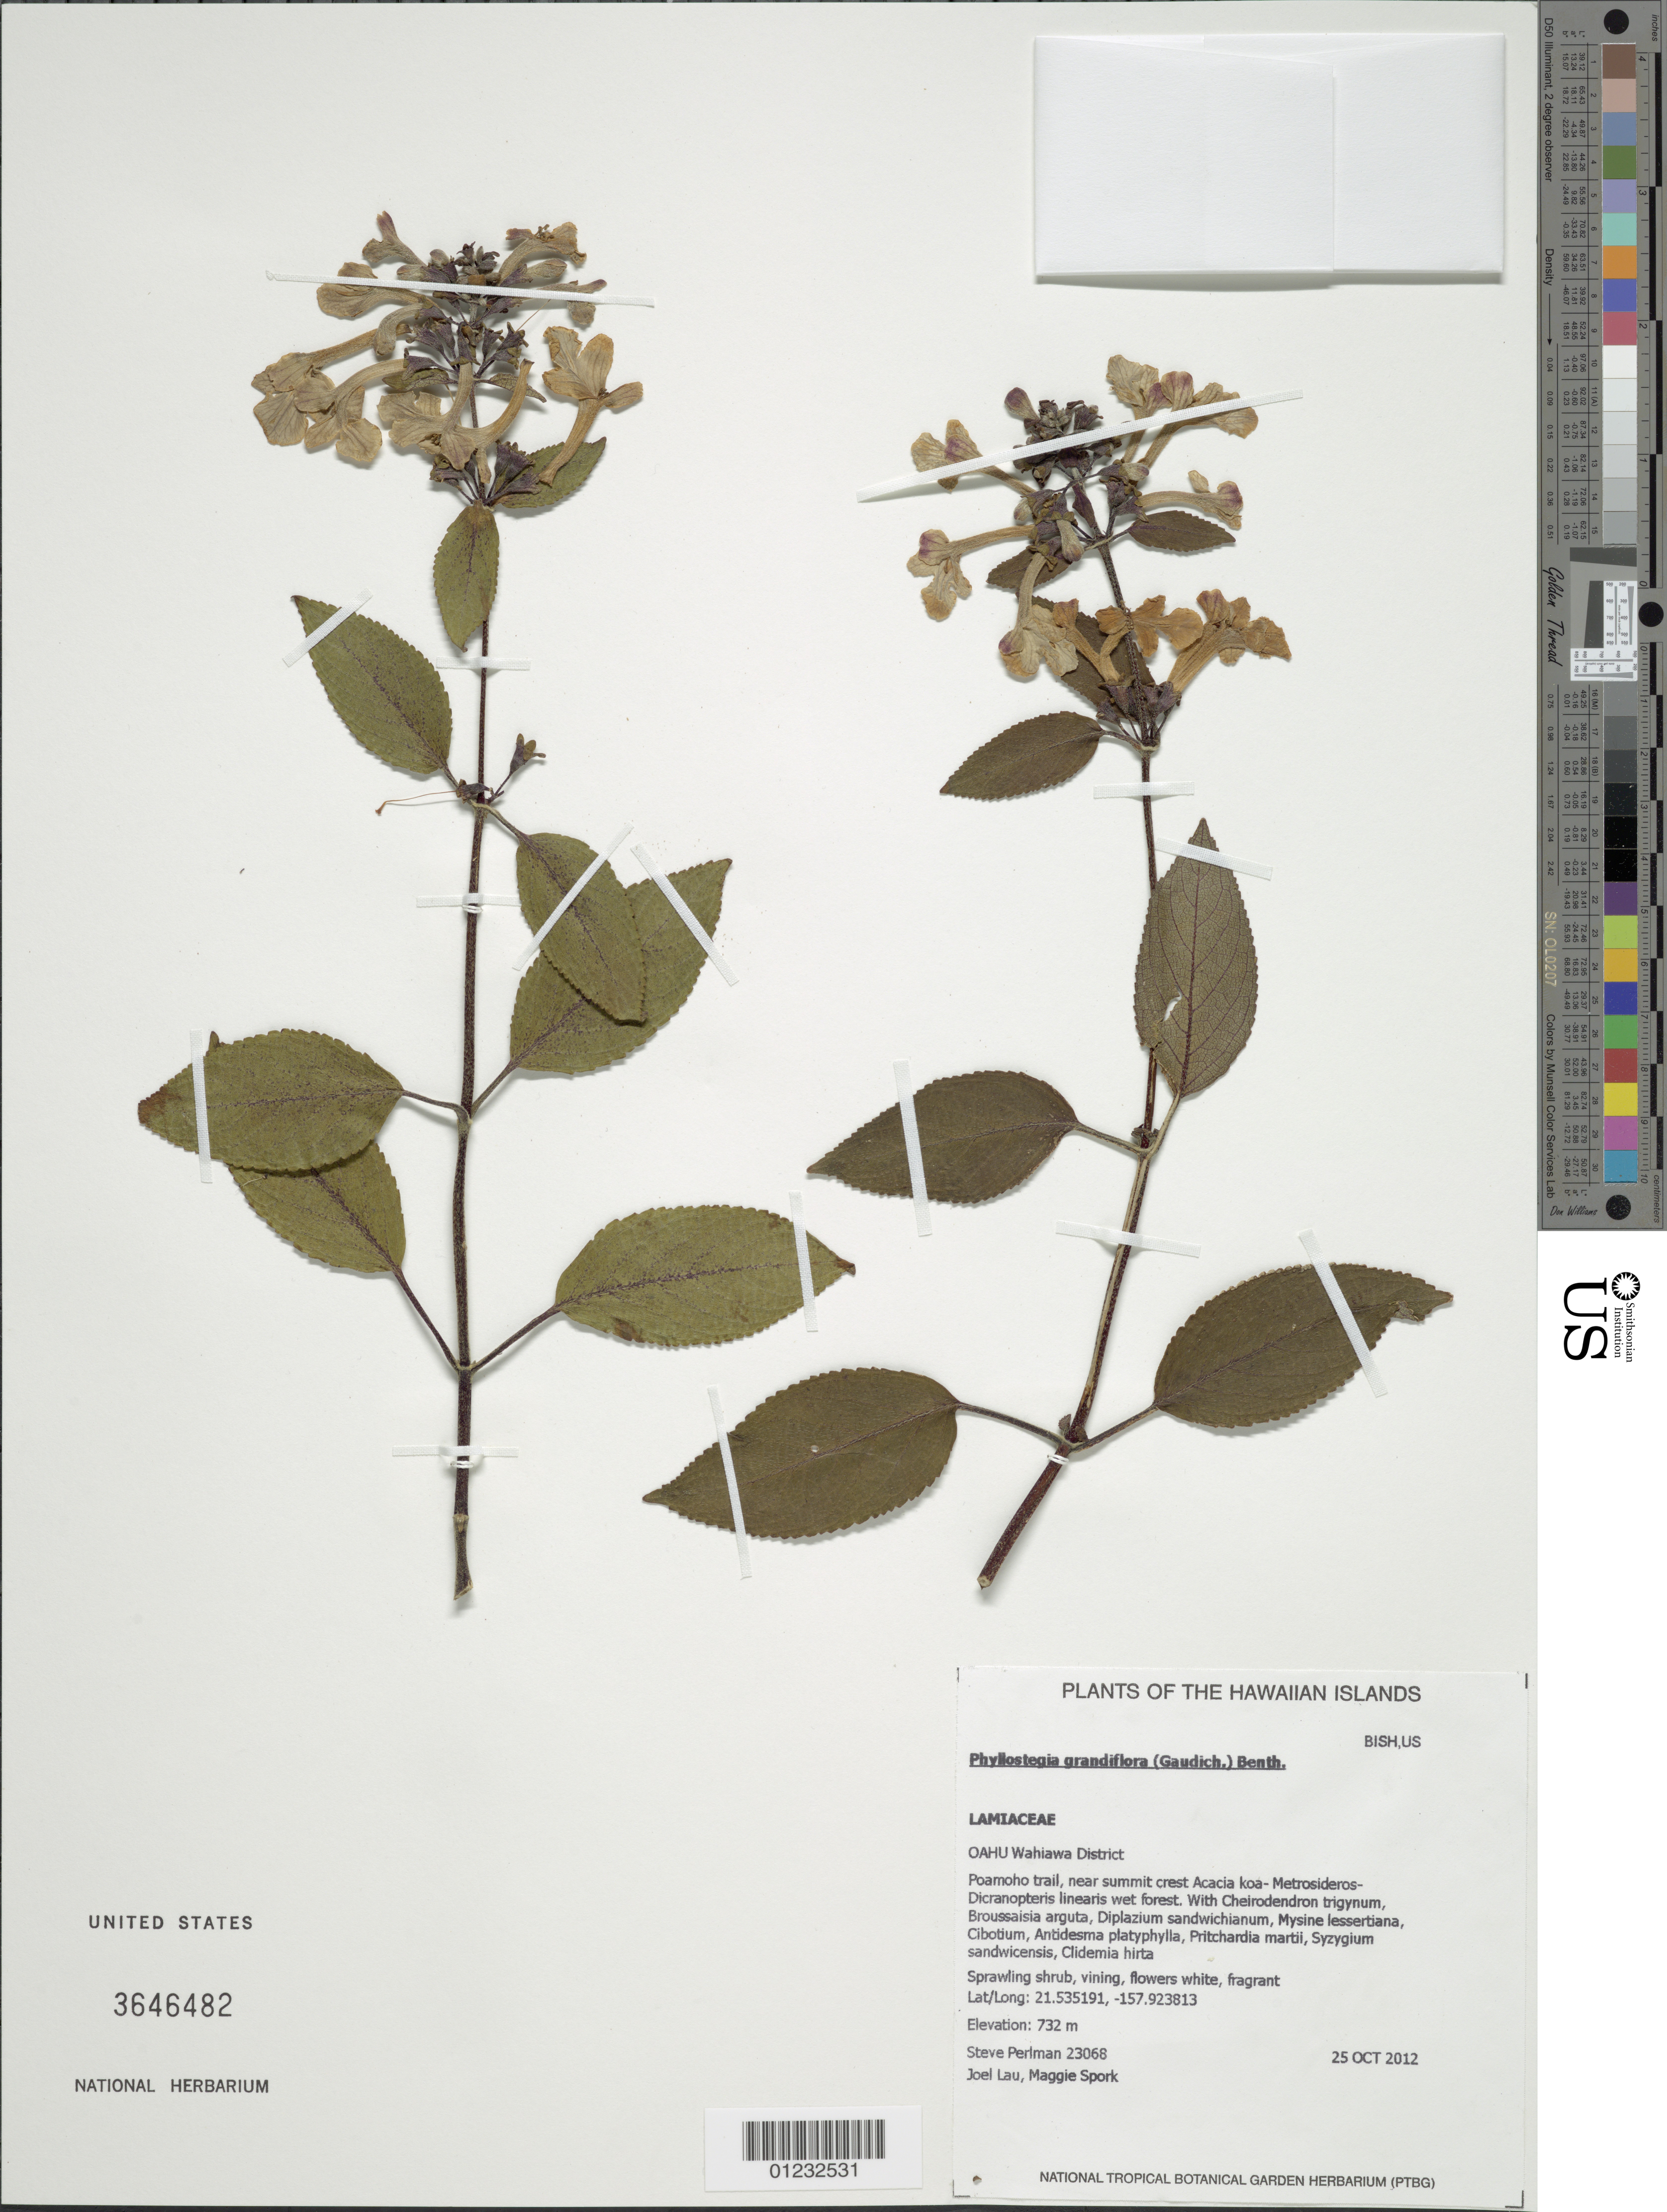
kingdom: Plantae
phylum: Tracheophyta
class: Magnoliopsida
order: Lamiales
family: Lamiaceae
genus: Phyllostegia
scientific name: Phyllostegia grandiflora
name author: (Gaudich.) Benth.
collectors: S. P. Perlman, J. Lau & M. Spork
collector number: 23068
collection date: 2012-10-25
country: United States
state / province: Hawaii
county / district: Honolulu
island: Oahu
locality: Poamoho trail, near summit crest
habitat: Wet forest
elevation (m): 732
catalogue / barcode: US 3646482